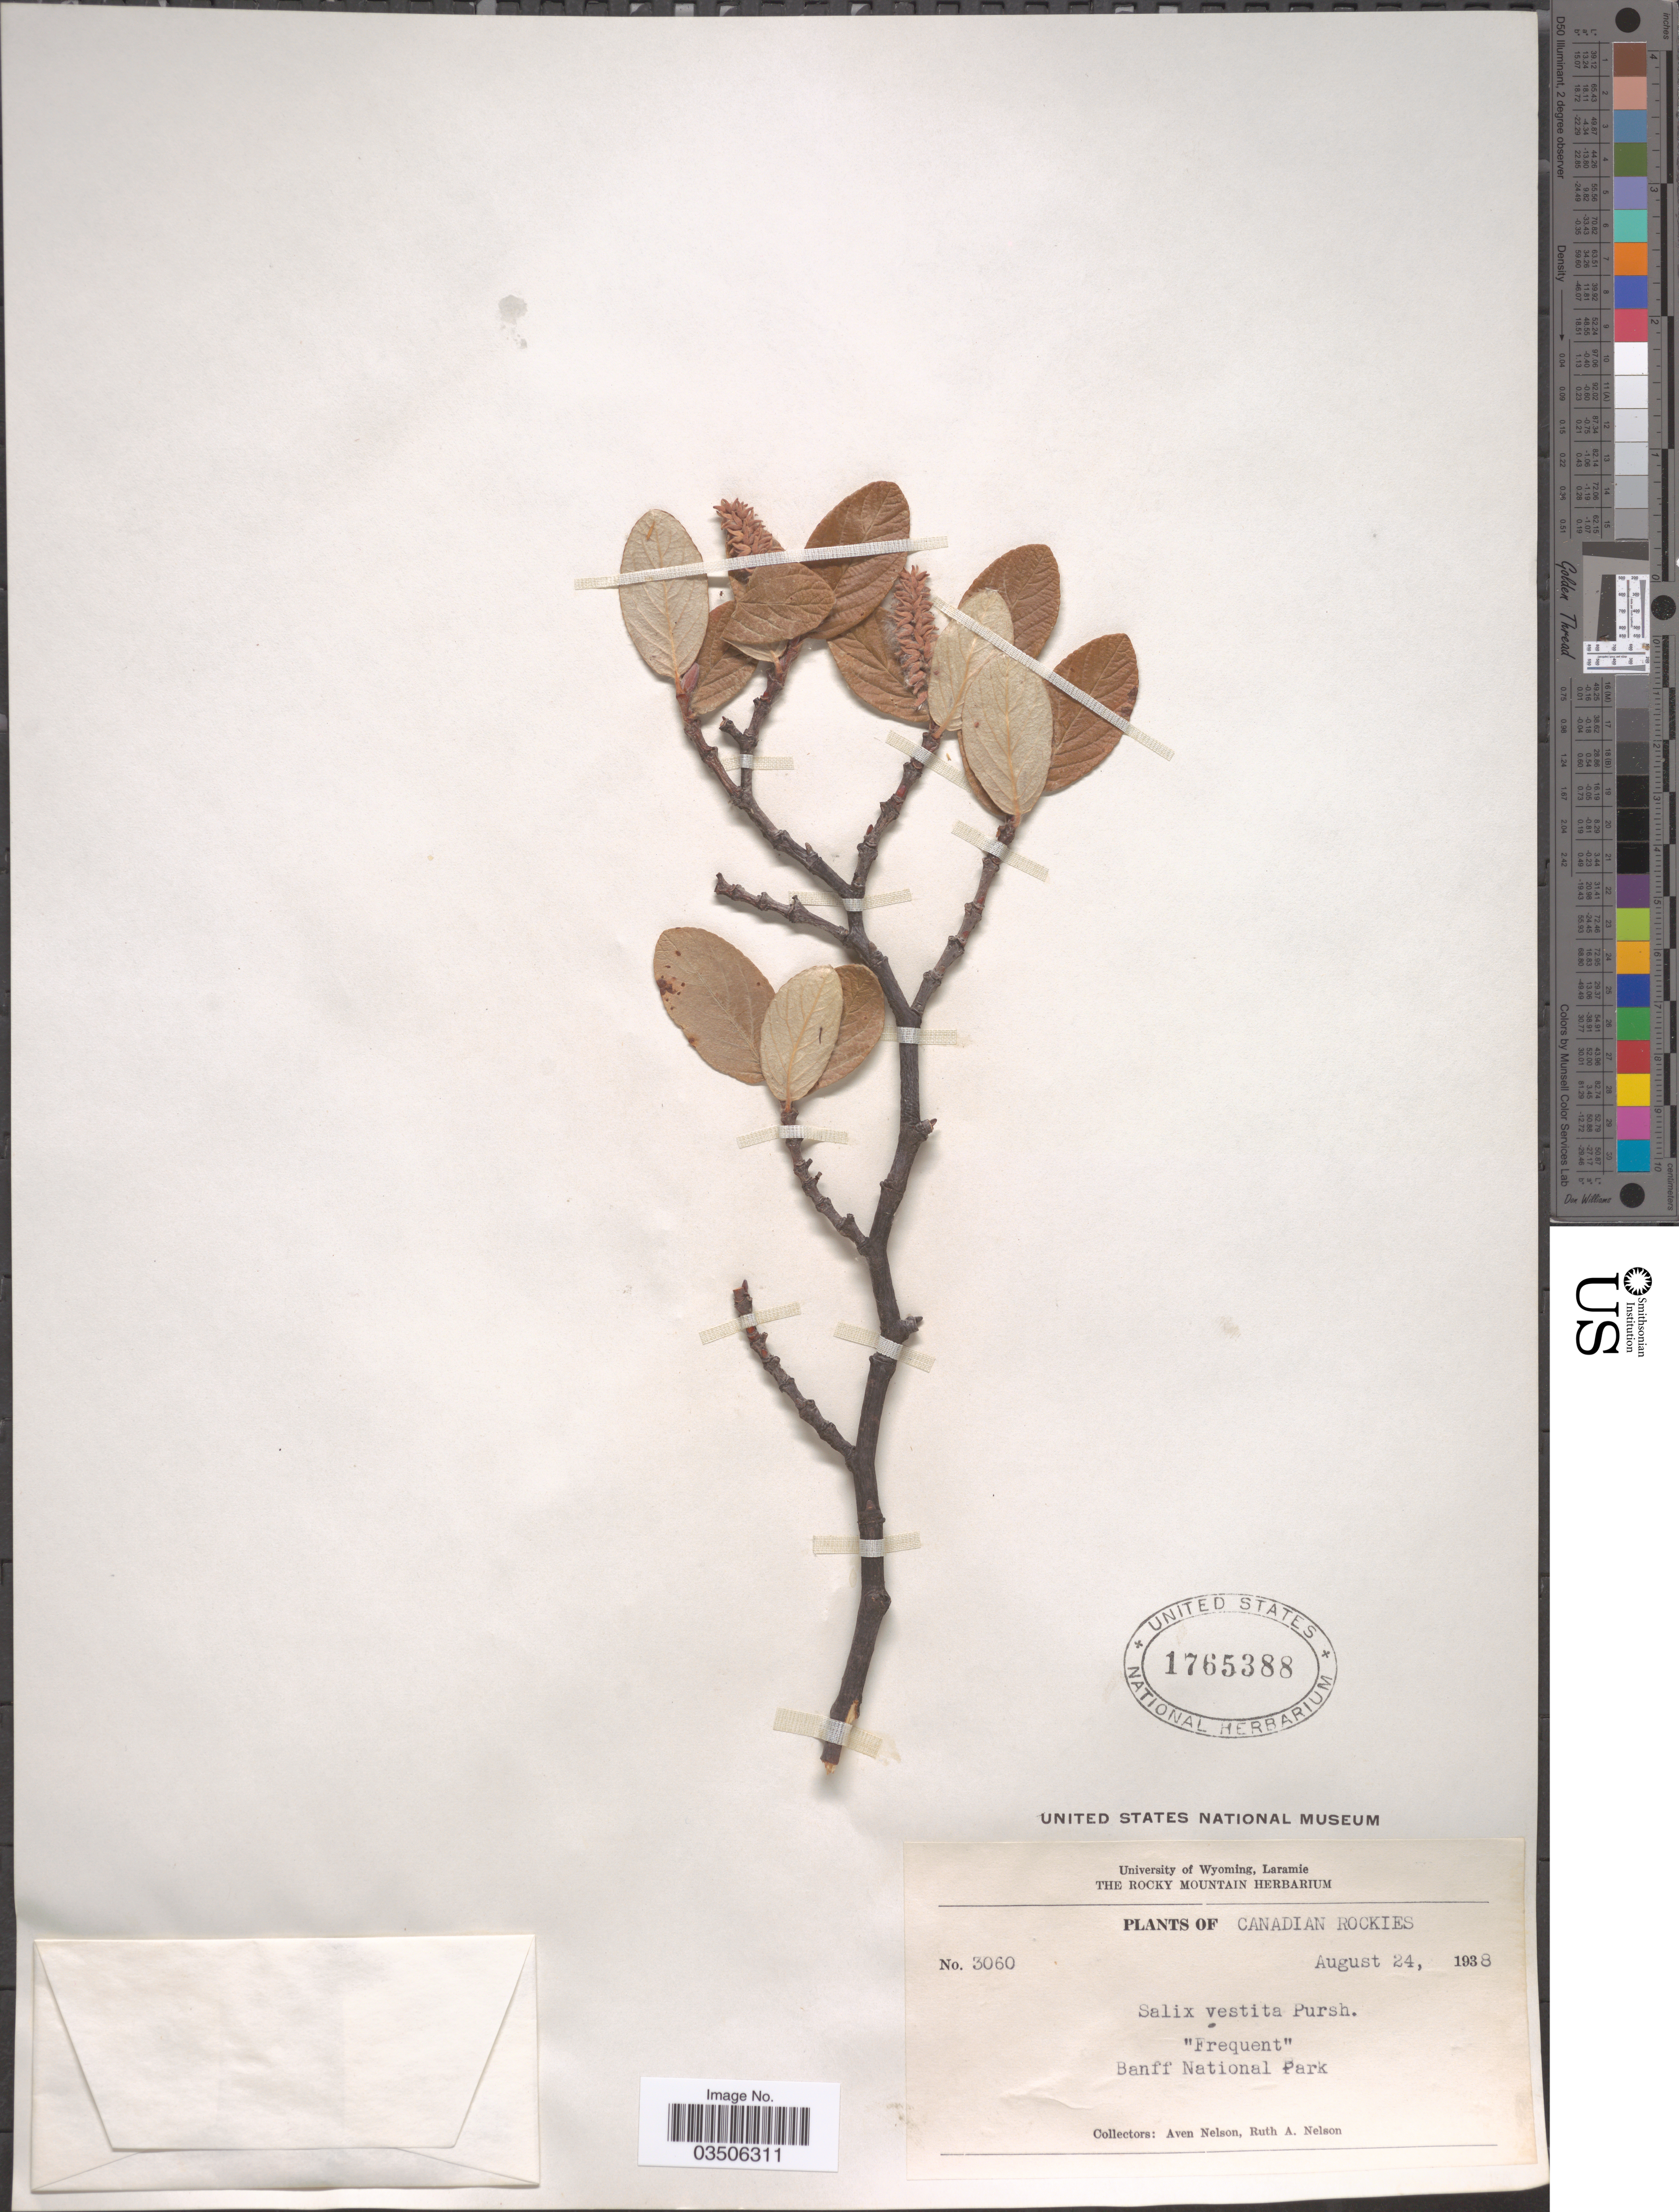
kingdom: Plantae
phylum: Tracheophyta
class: Magnoliopsida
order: Malpighiales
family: Salicaceae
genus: Salix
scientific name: Salix vestita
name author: Pursh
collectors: A. Nelson & R. A. Nelson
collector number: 3060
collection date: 1938-08-24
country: Canada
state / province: Alberta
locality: Canadian Rockies. Banff National Park.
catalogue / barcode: US 1765388